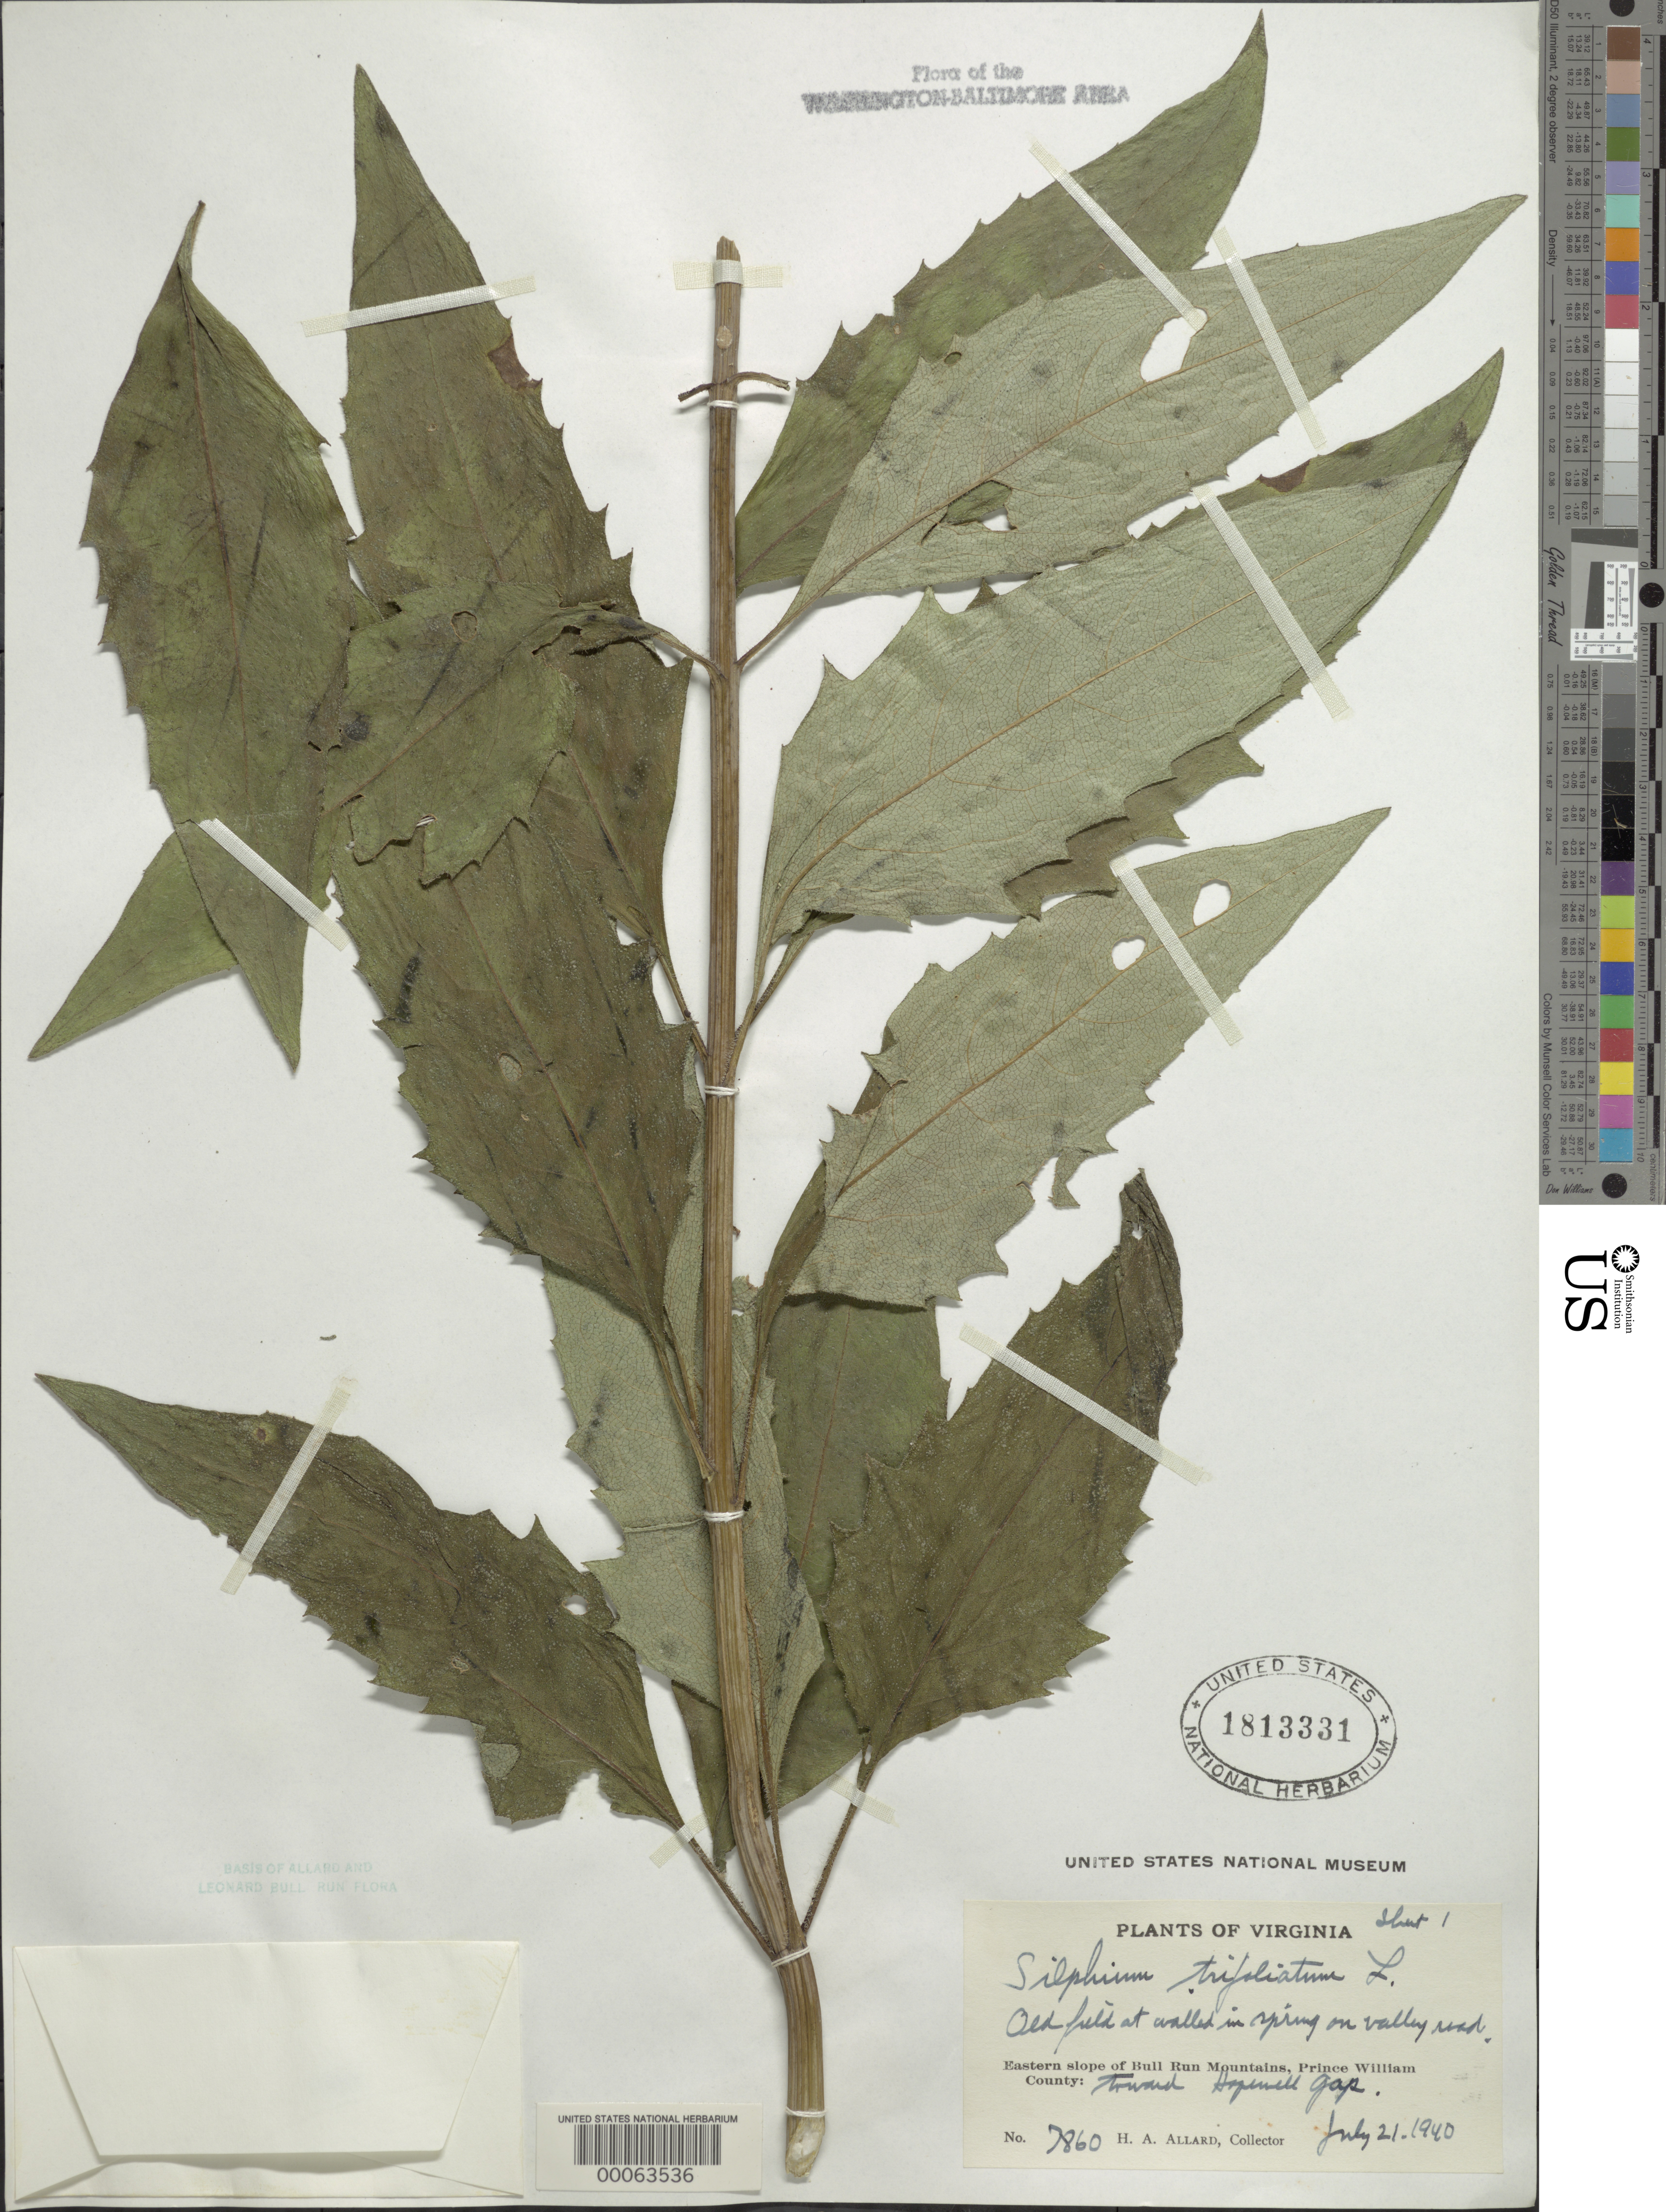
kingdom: Plantae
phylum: Tracheophyta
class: Magnoliopsida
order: Asterales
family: Asteraceae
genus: Silphium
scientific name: Silphium asteriscus var. trifoliatum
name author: (L.) Clevinger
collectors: H. A. Allard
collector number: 7860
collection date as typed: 21 Jul 1940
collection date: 1940-07-21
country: United States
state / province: Virginia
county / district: Prince William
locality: toward Hopewell Gap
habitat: Old field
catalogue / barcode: US 1813331